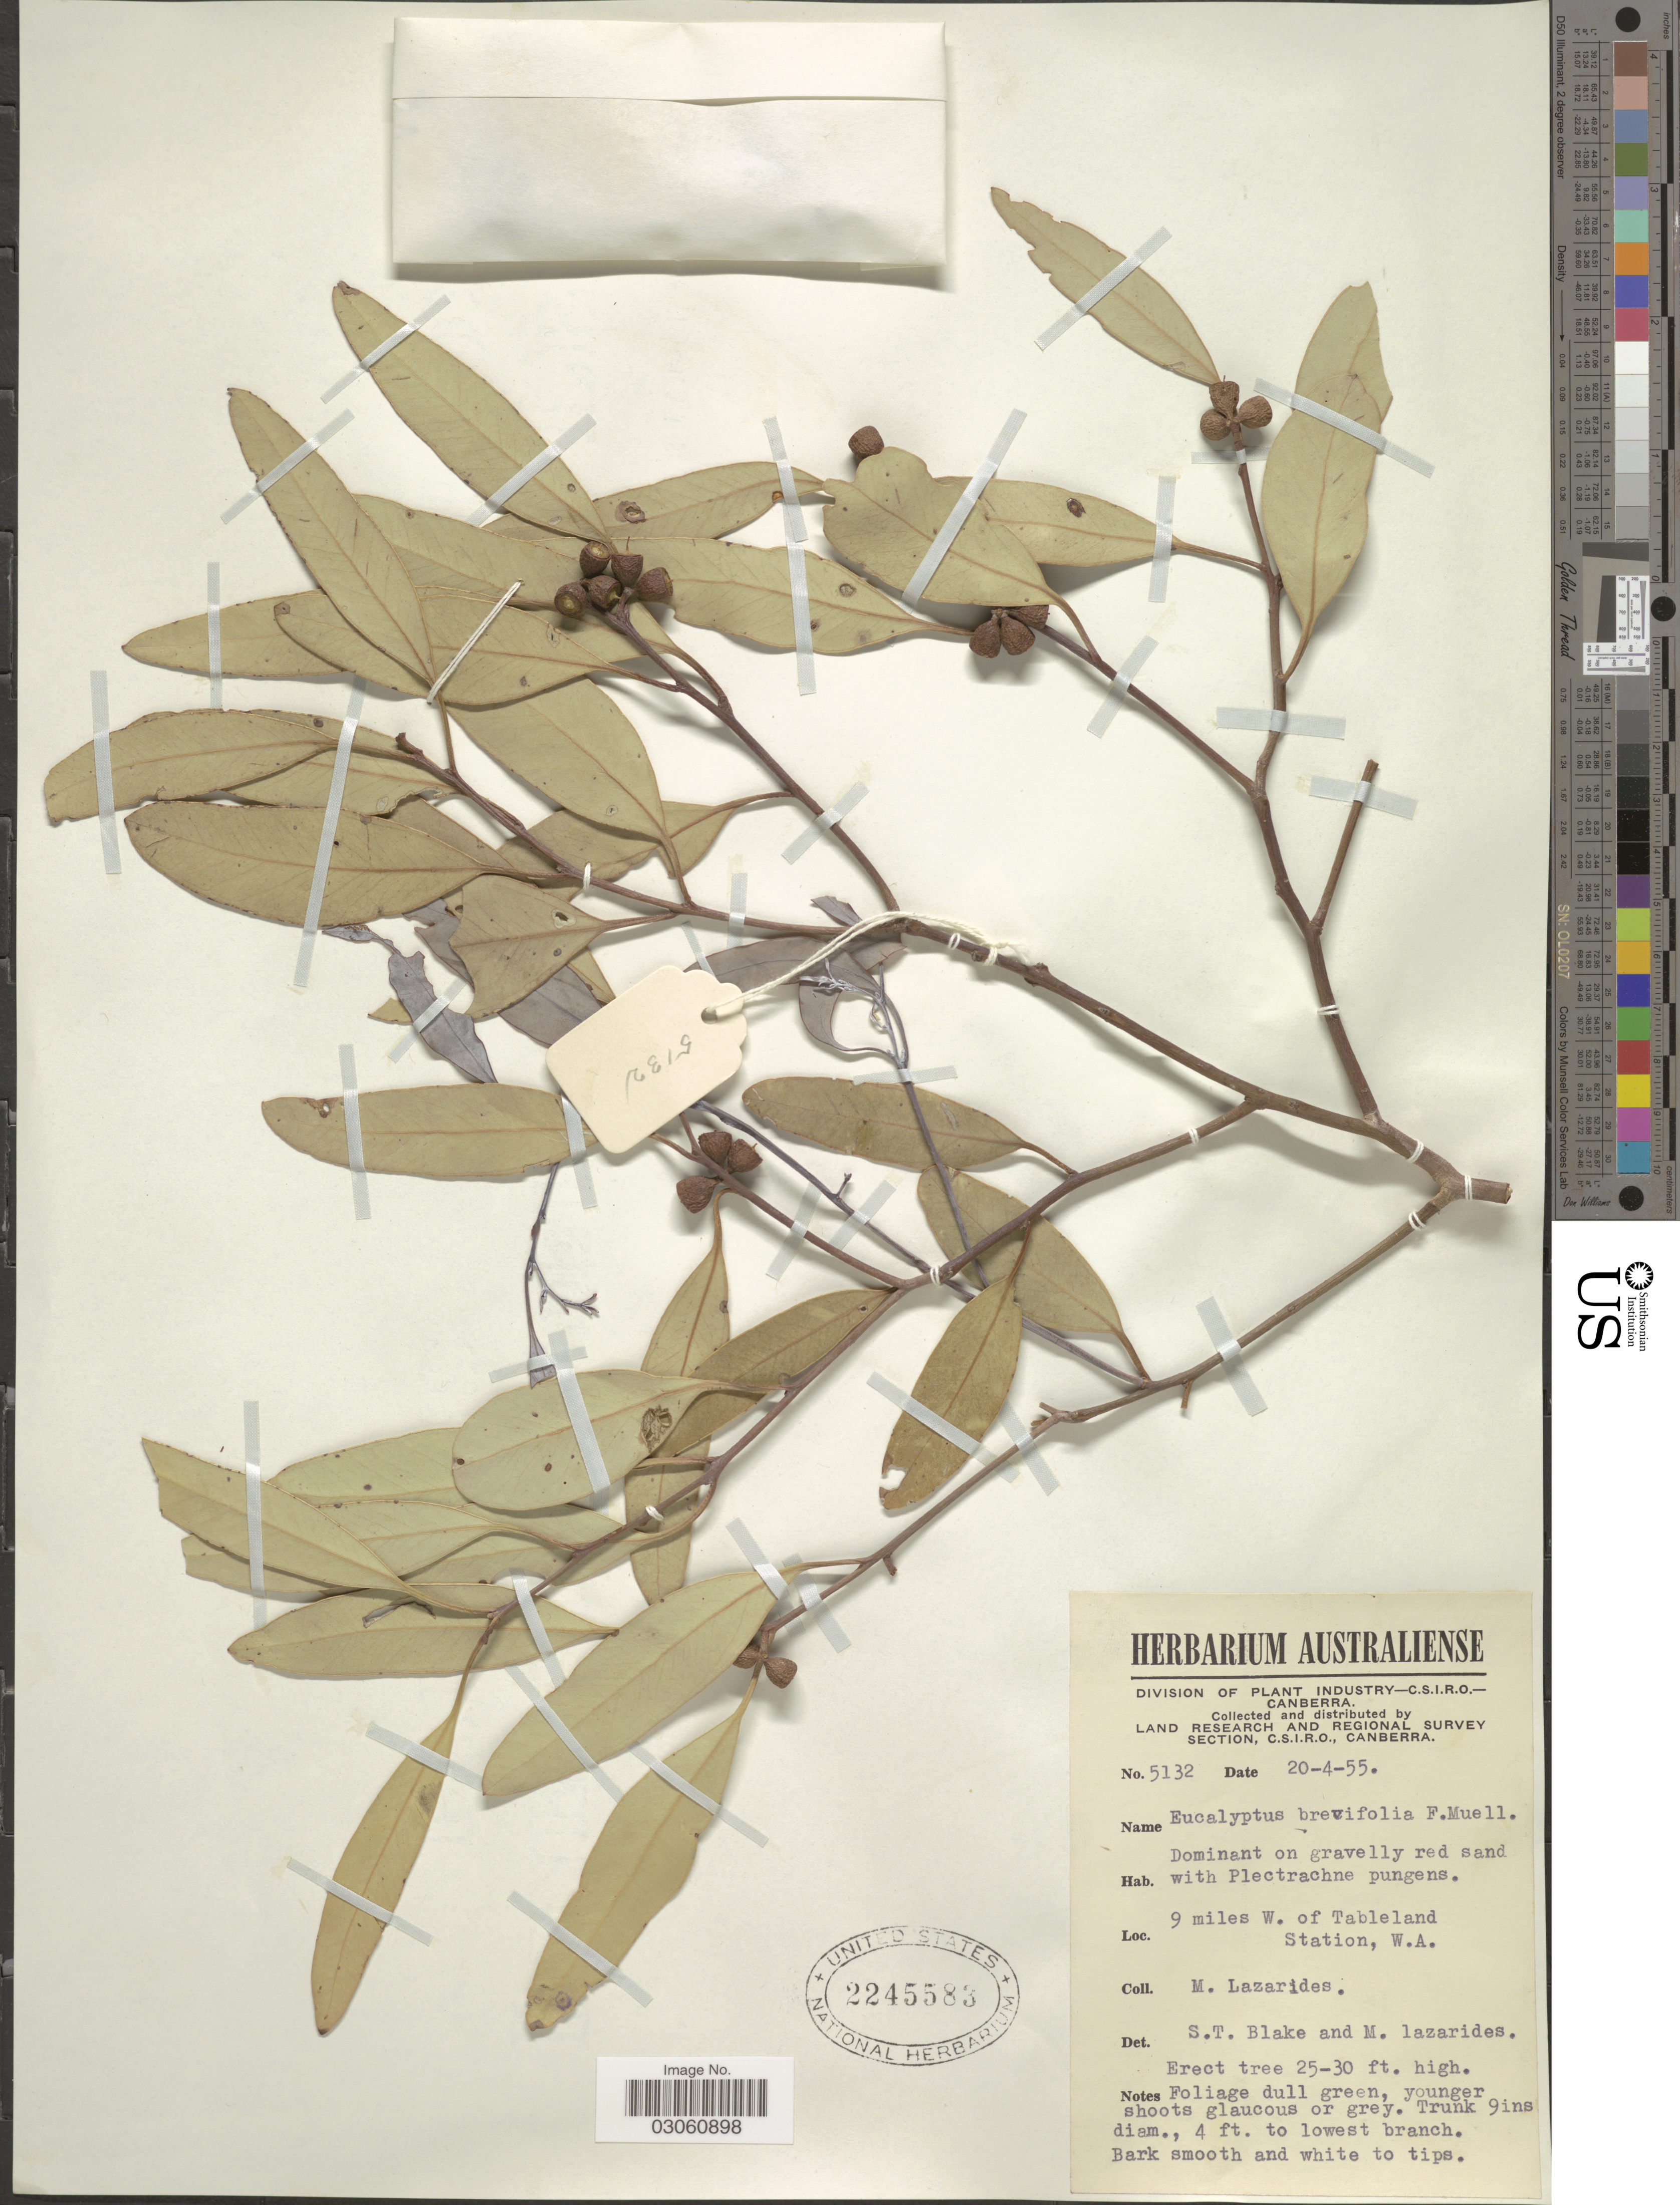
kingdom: Plantae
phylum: Tracheophyta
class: Magnoliopsida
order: Myrtales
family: Myrtaceae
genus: Eucalyptus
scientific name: Eucalyptus brevifolia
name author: F. Muell.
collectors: M. Lazarides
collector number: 5132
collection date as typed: Transcribed d/m/y: 20/4/55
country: Australia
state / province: Western Australia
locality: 9 miles W. of Tableland Station, W.A.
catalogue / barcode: US 2245583